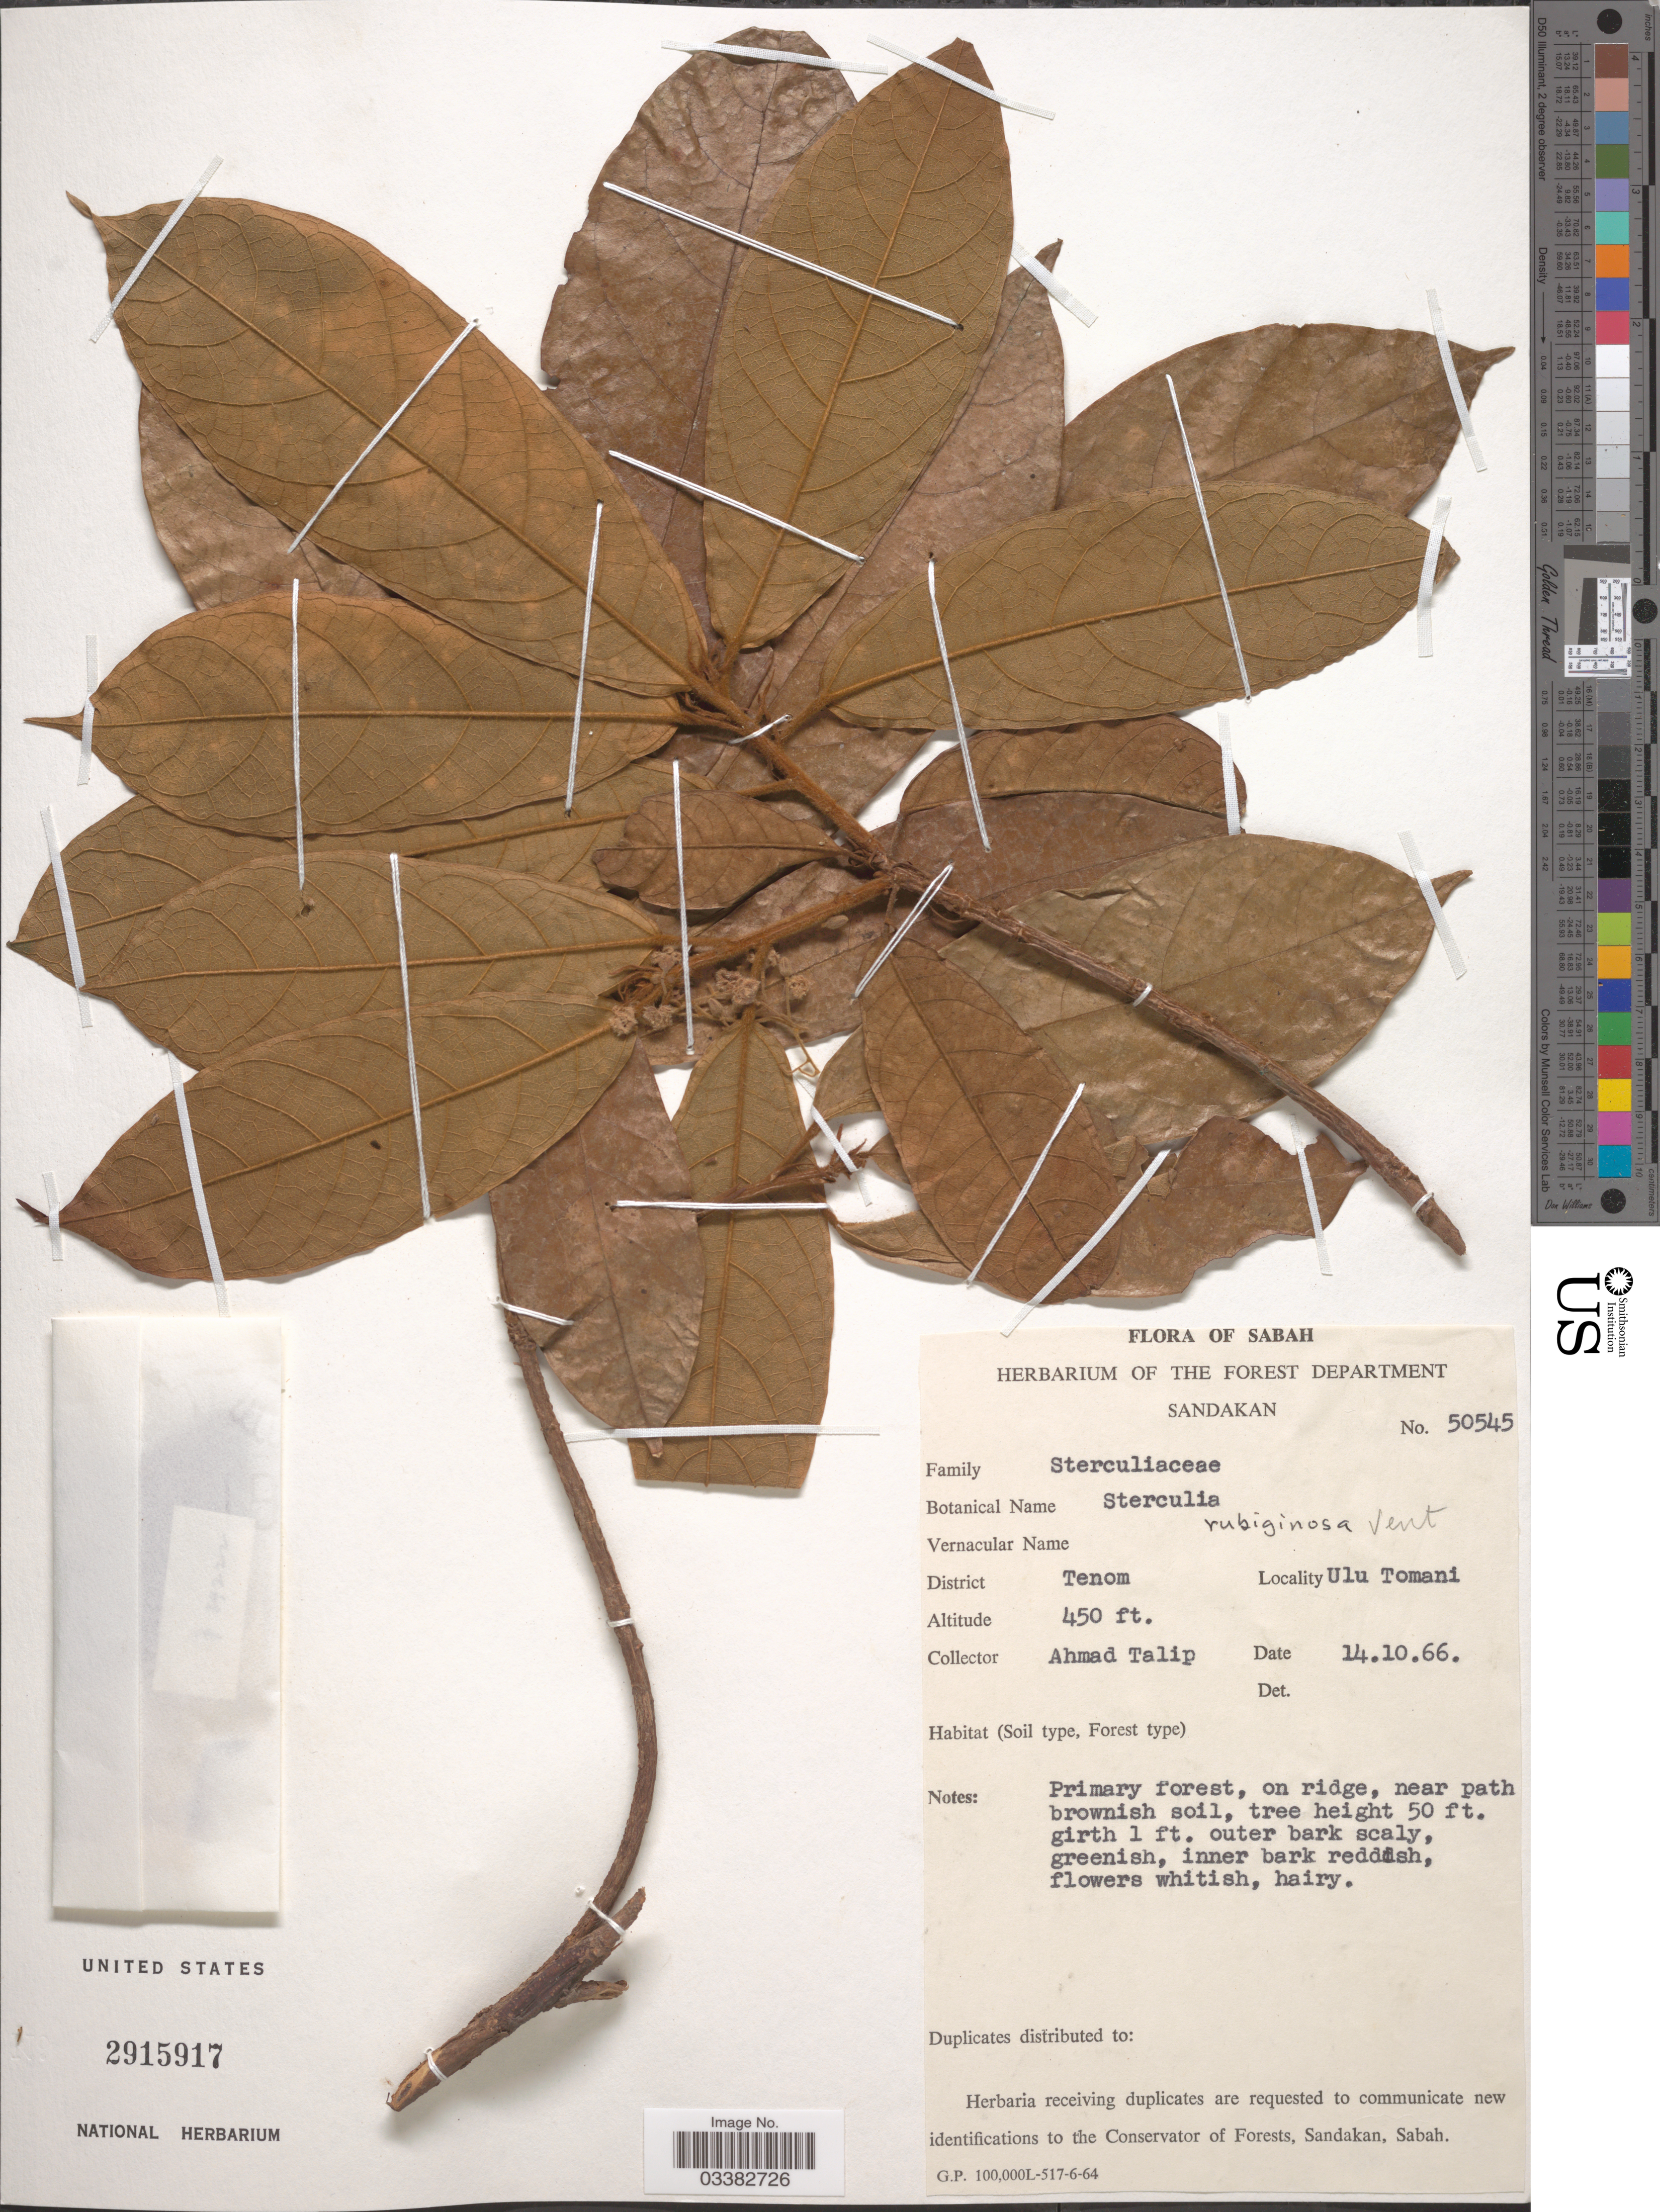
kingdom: Plantae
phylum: Tracheophyta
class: Magnoliopsida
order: Malvales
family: Malvaceae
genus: Sterculia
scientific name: Sterculia rubiginosa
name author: Vent.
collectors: A. Talip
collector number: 50545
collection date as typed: Transcribed d/m/y: 14/10/66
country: Malaysia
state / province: Sabah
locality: District Tenom. Ulu Tomani.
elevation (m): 137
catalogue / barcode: US 2915917